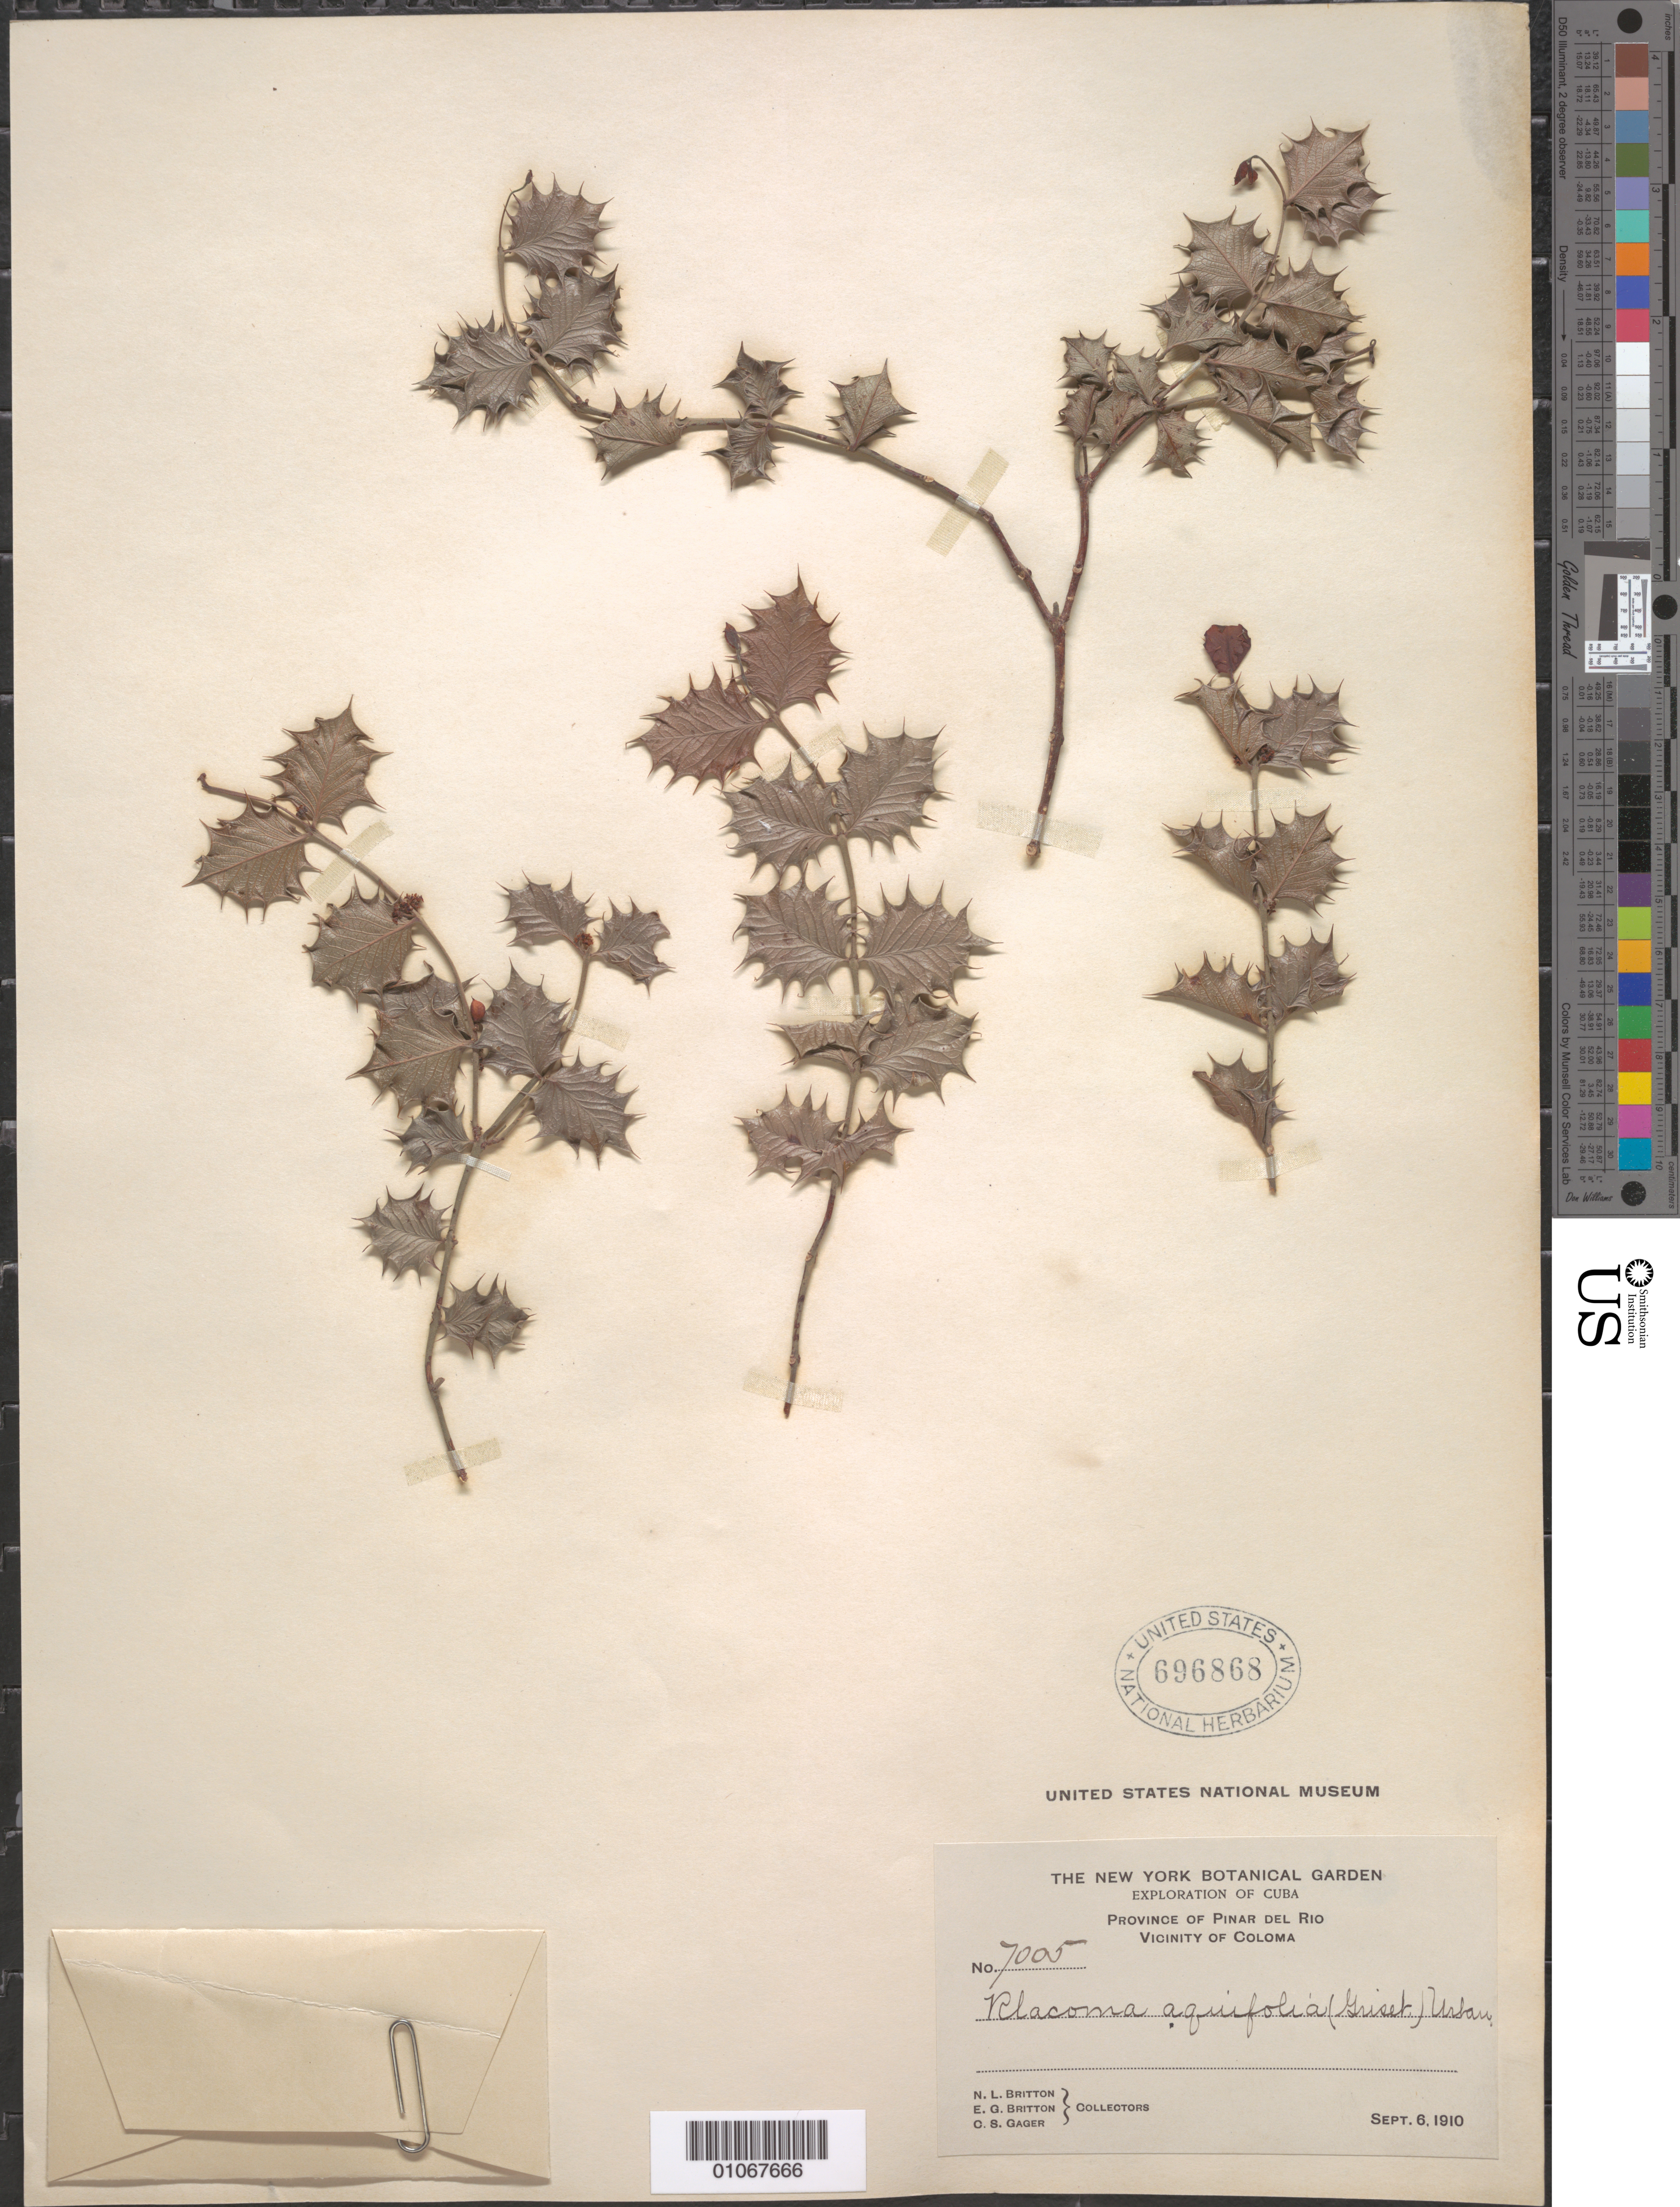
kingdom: Plantae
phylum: Tracheophyta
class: Magnoliopsida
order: Celastrales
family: Celastraceae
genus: Crossopetalum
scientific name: Crossopetalum aquifolium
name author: (Griseb.) Hitchc.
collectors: N. Britton, E. G. Britton & C. Gager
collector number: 7005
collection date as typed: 06 Sep 1910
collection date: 1910-09-06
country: Cuba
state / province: Pinar del Rio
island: Cuba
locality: Vicinity of Coloma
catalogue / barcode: US 696868